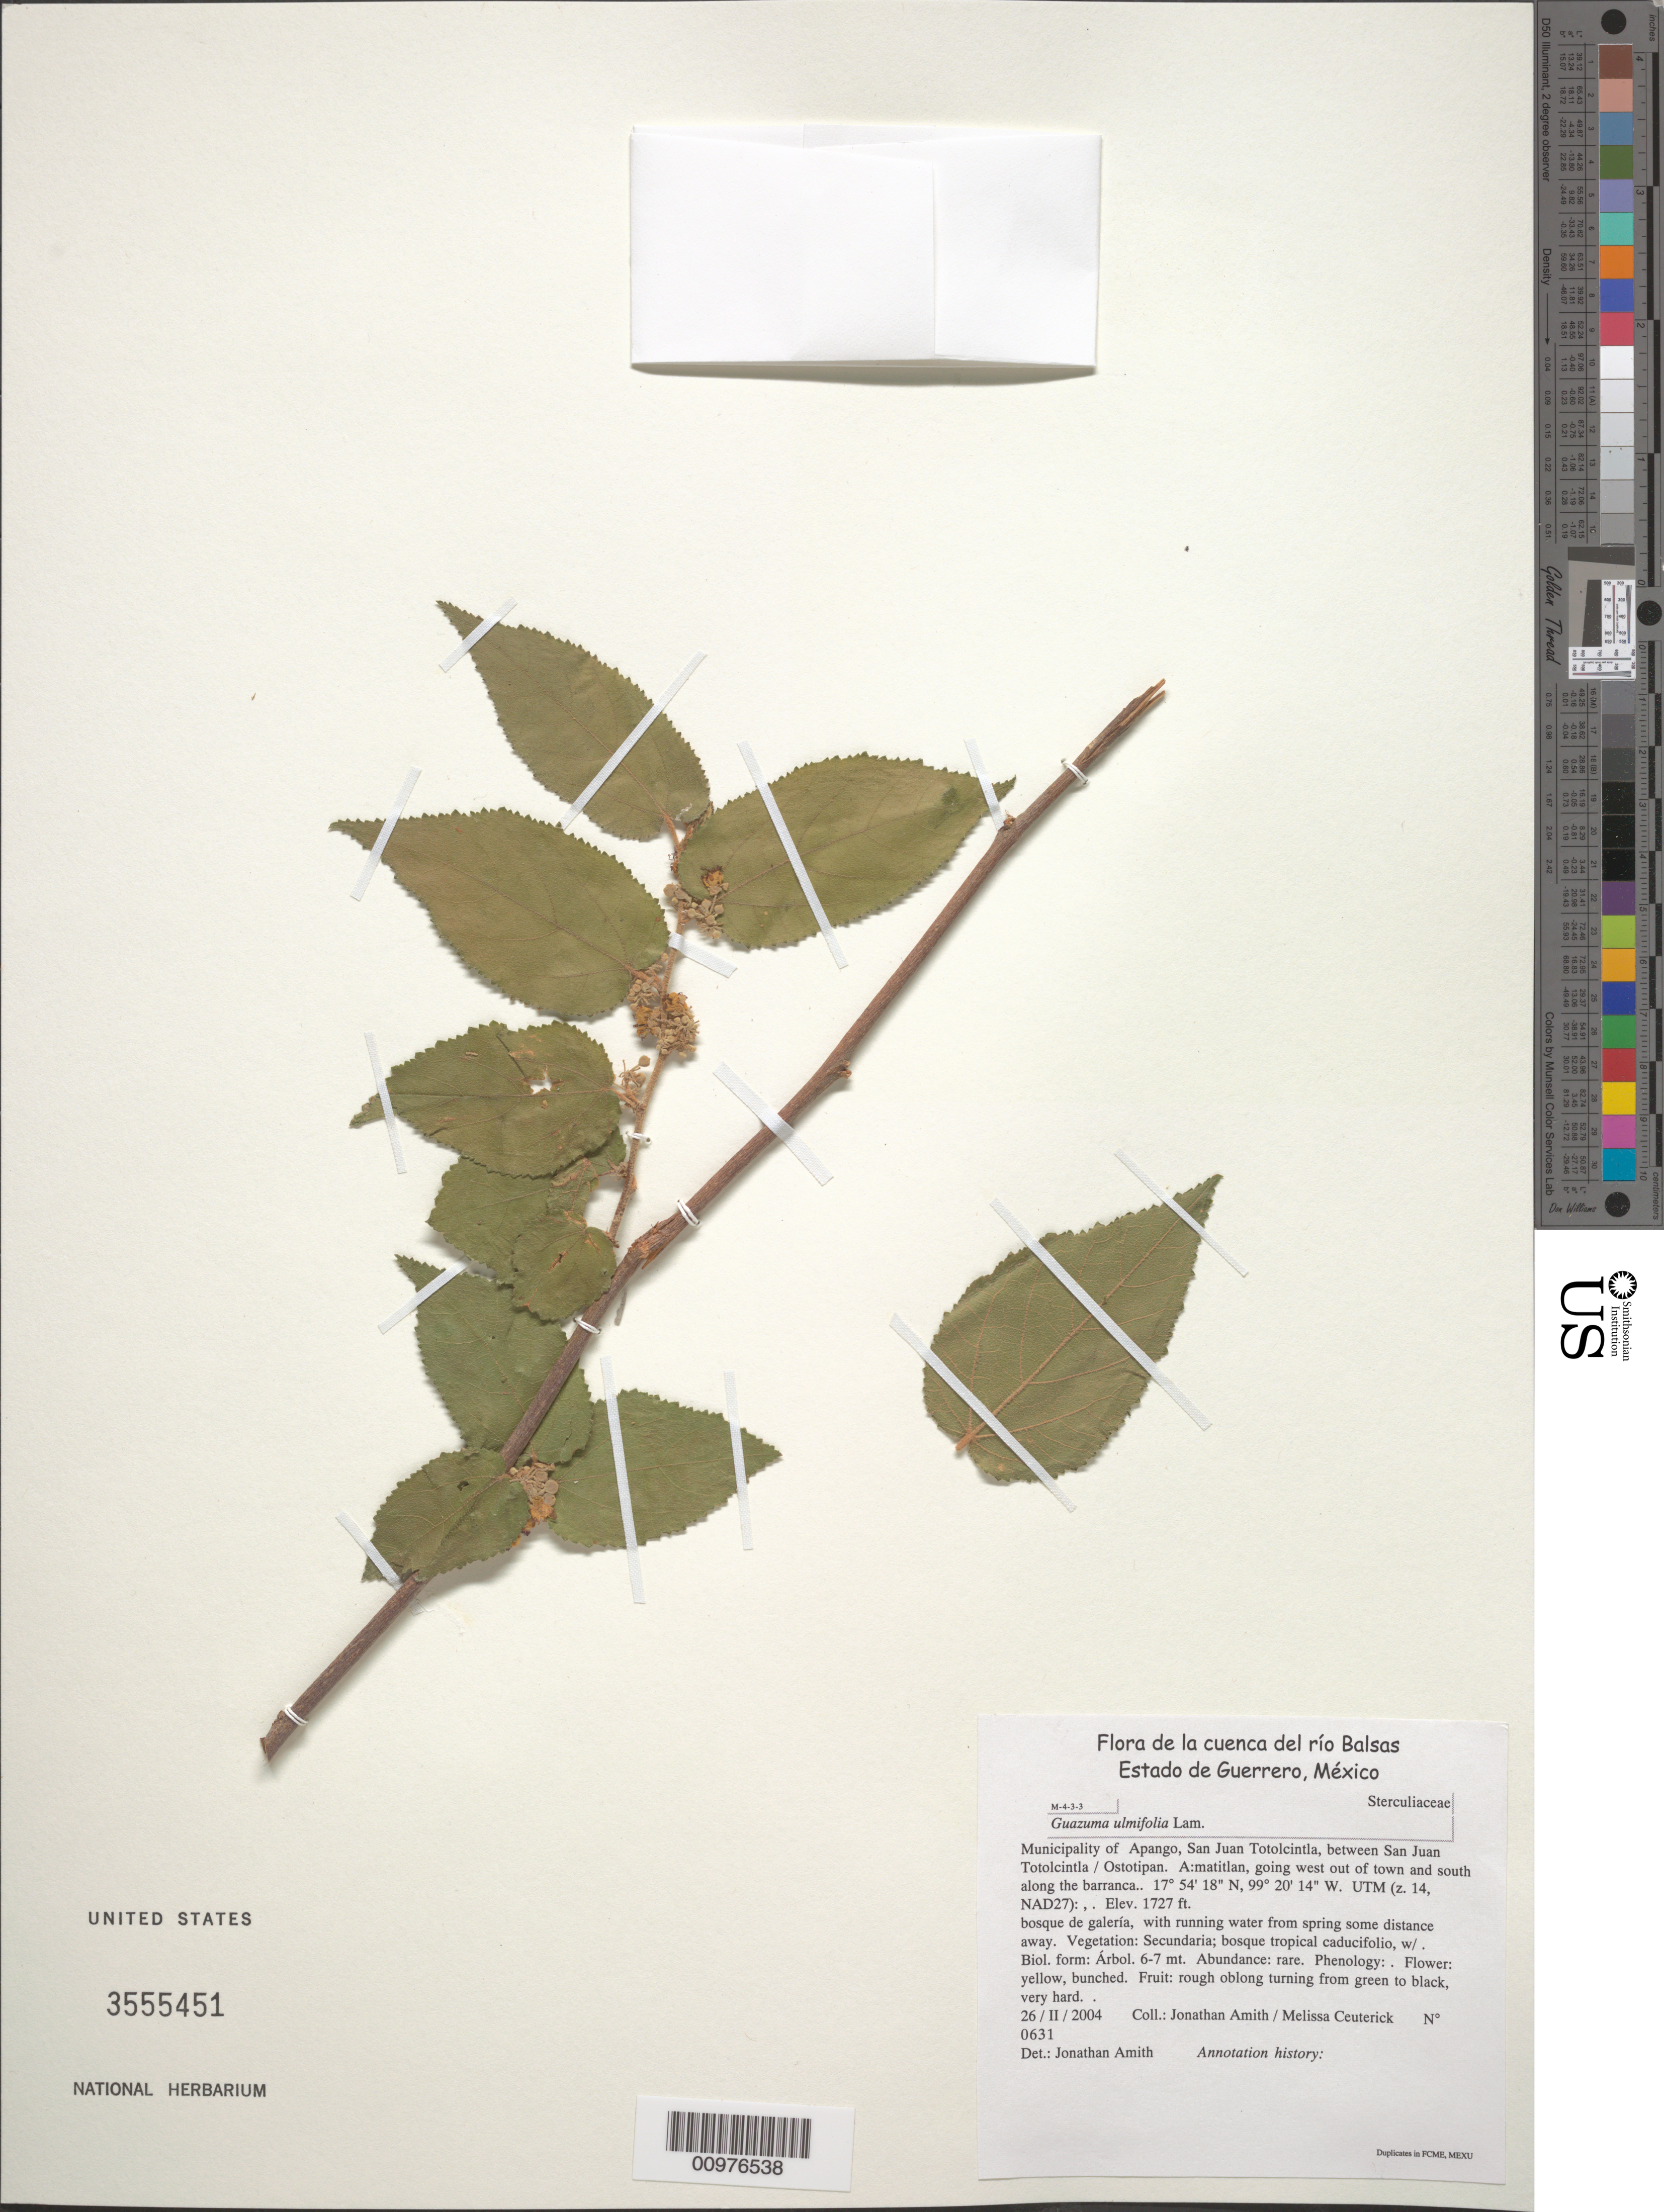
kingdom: Plantae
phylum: Tracheophyta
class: Magnoliopsida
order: Malvales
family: Malvaceae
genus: Guazuma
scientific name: Guazuma ulmifolia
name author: Lam.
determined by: Amith, Jonathan D.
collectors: J. D. Amith & M. Cueterick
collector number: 0631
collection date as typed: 26 Feb 2004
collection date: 2004-02-26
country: Mexico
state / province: Guerrero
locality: Mun. Apango, San Juan Totolcintla, between San Juan Totolcintla/Ostotipan.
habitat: Bosque de galería. Bosque tropical caducifolio.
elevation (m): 526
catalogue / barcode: US 3555451